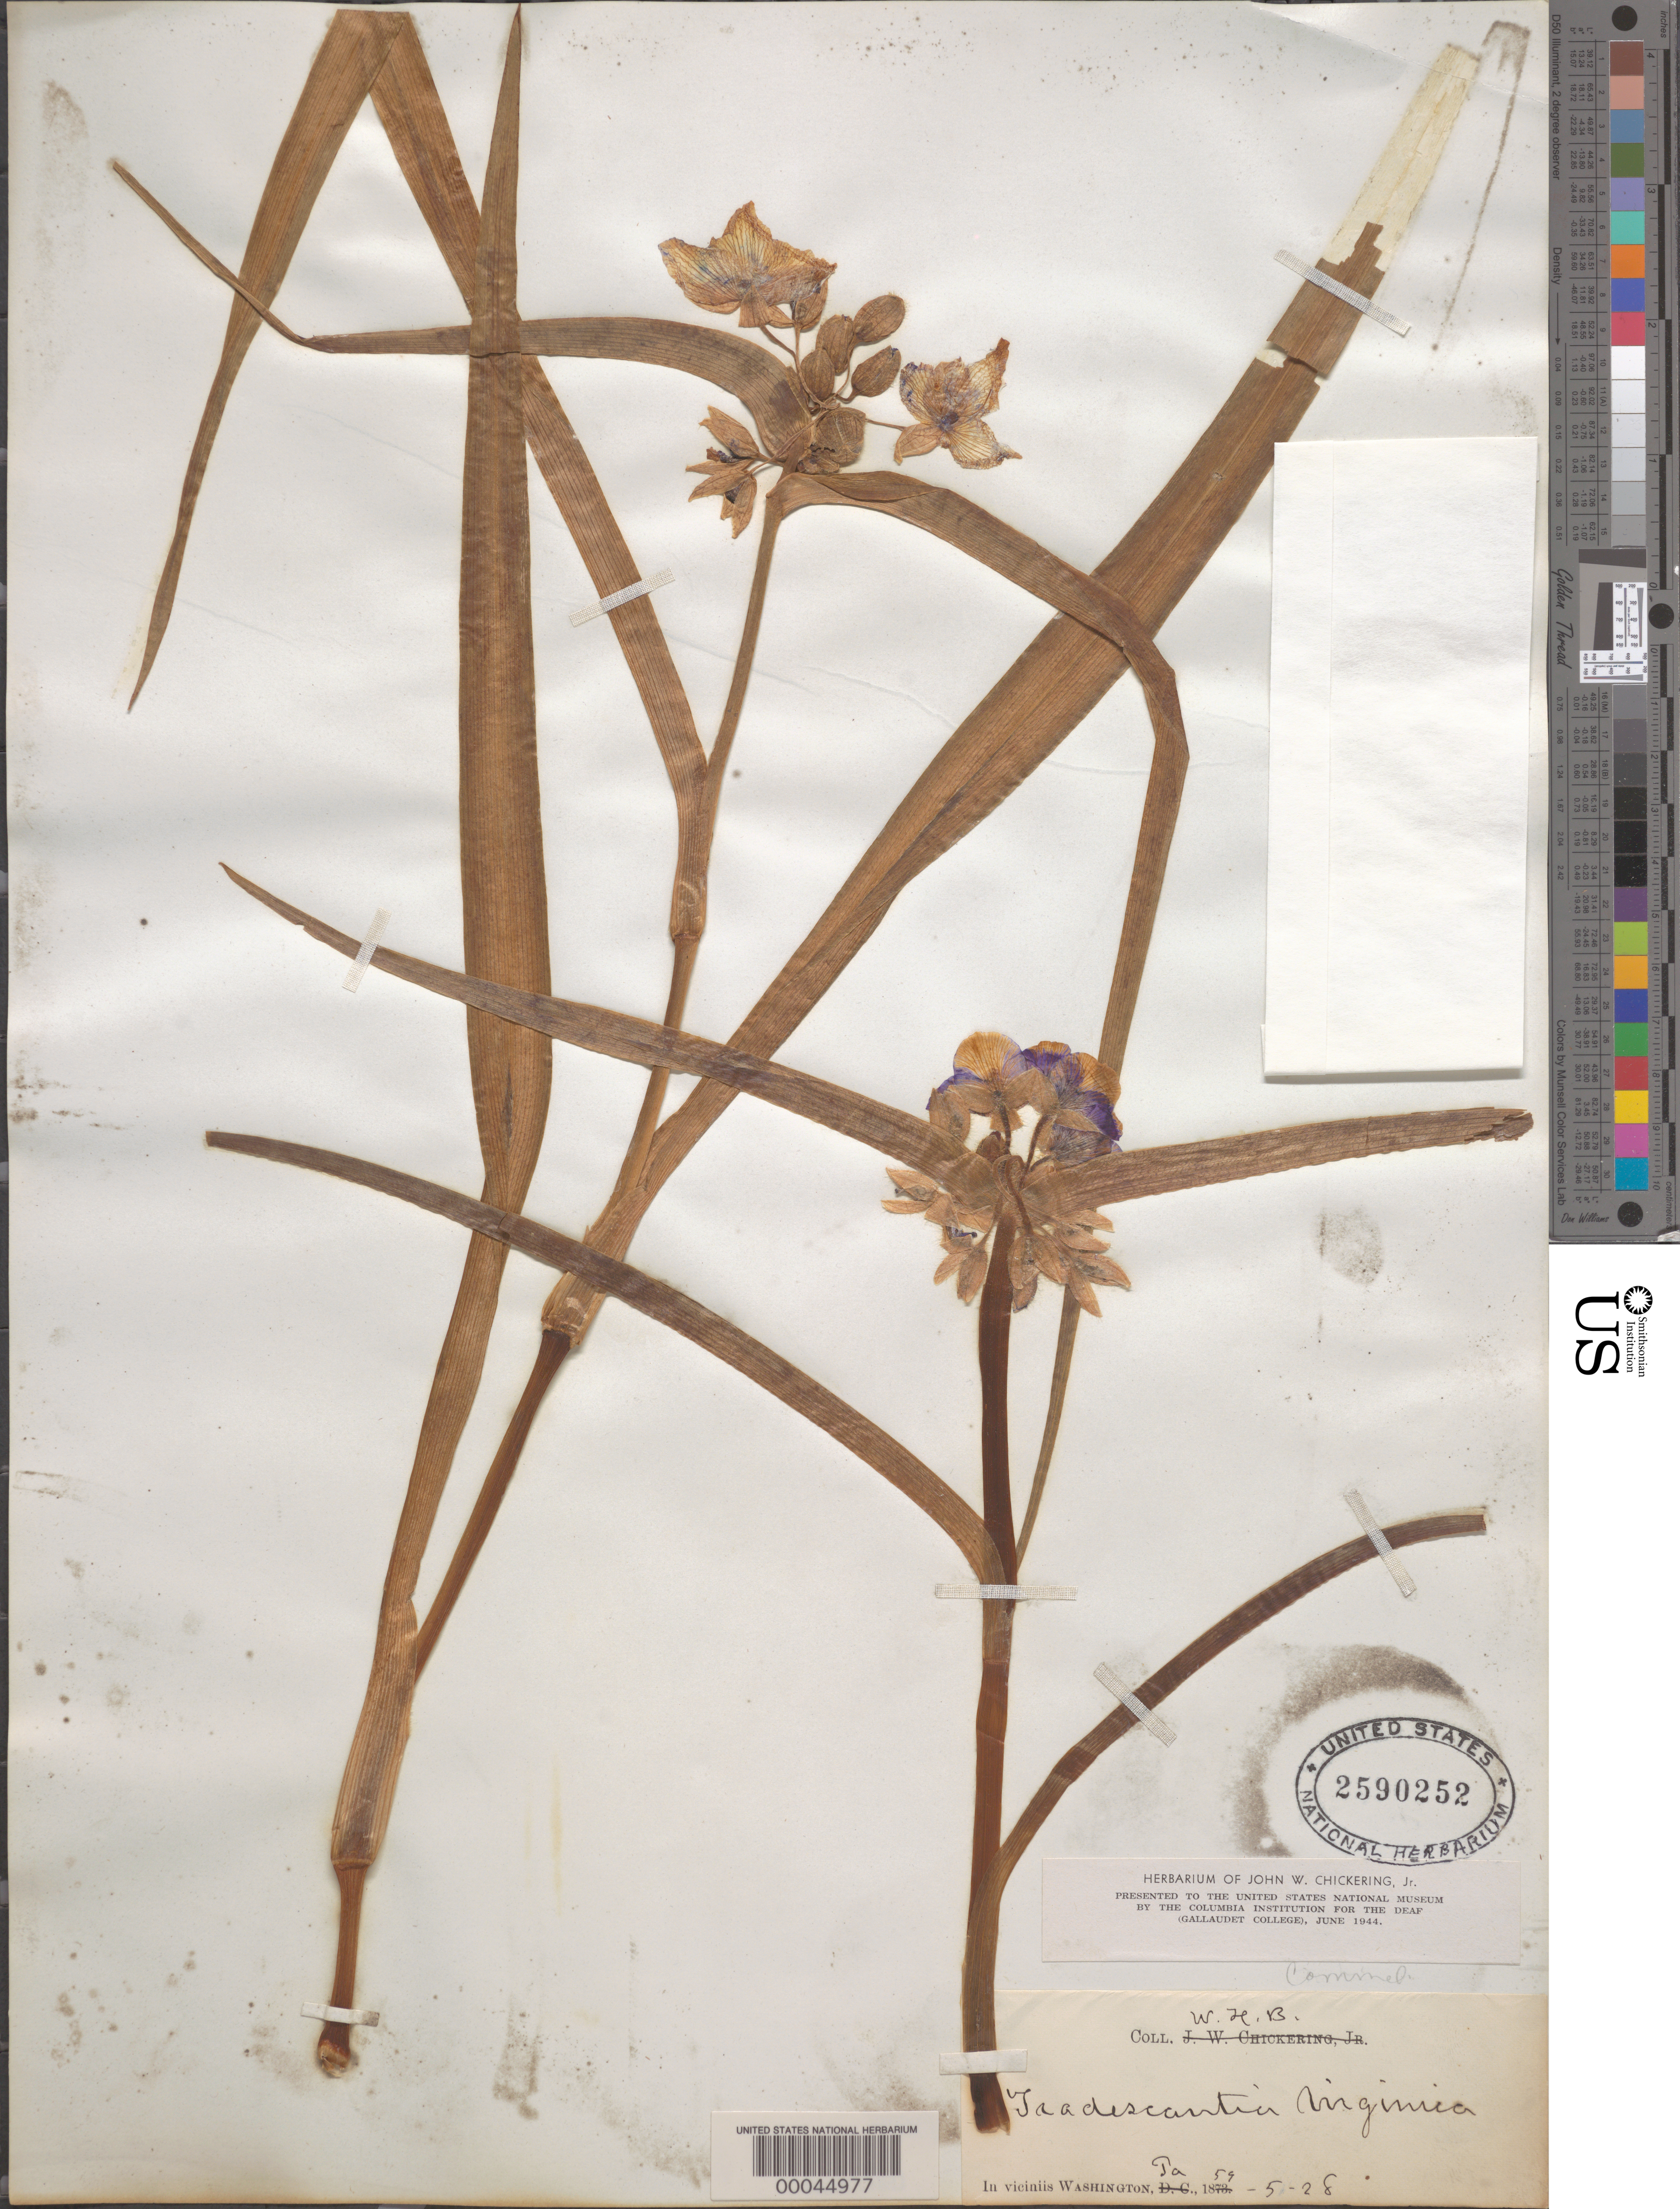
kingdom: Plantae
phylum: Tracheophyta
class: Liliopsida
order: Commelinales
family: Commelinaceae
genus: Tradescantia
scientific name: Tradescantia virginiana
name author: L.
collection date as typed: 28 May 1859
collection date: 1859-05-28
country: United States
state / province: Pennsylvania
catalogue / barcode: US 2590252